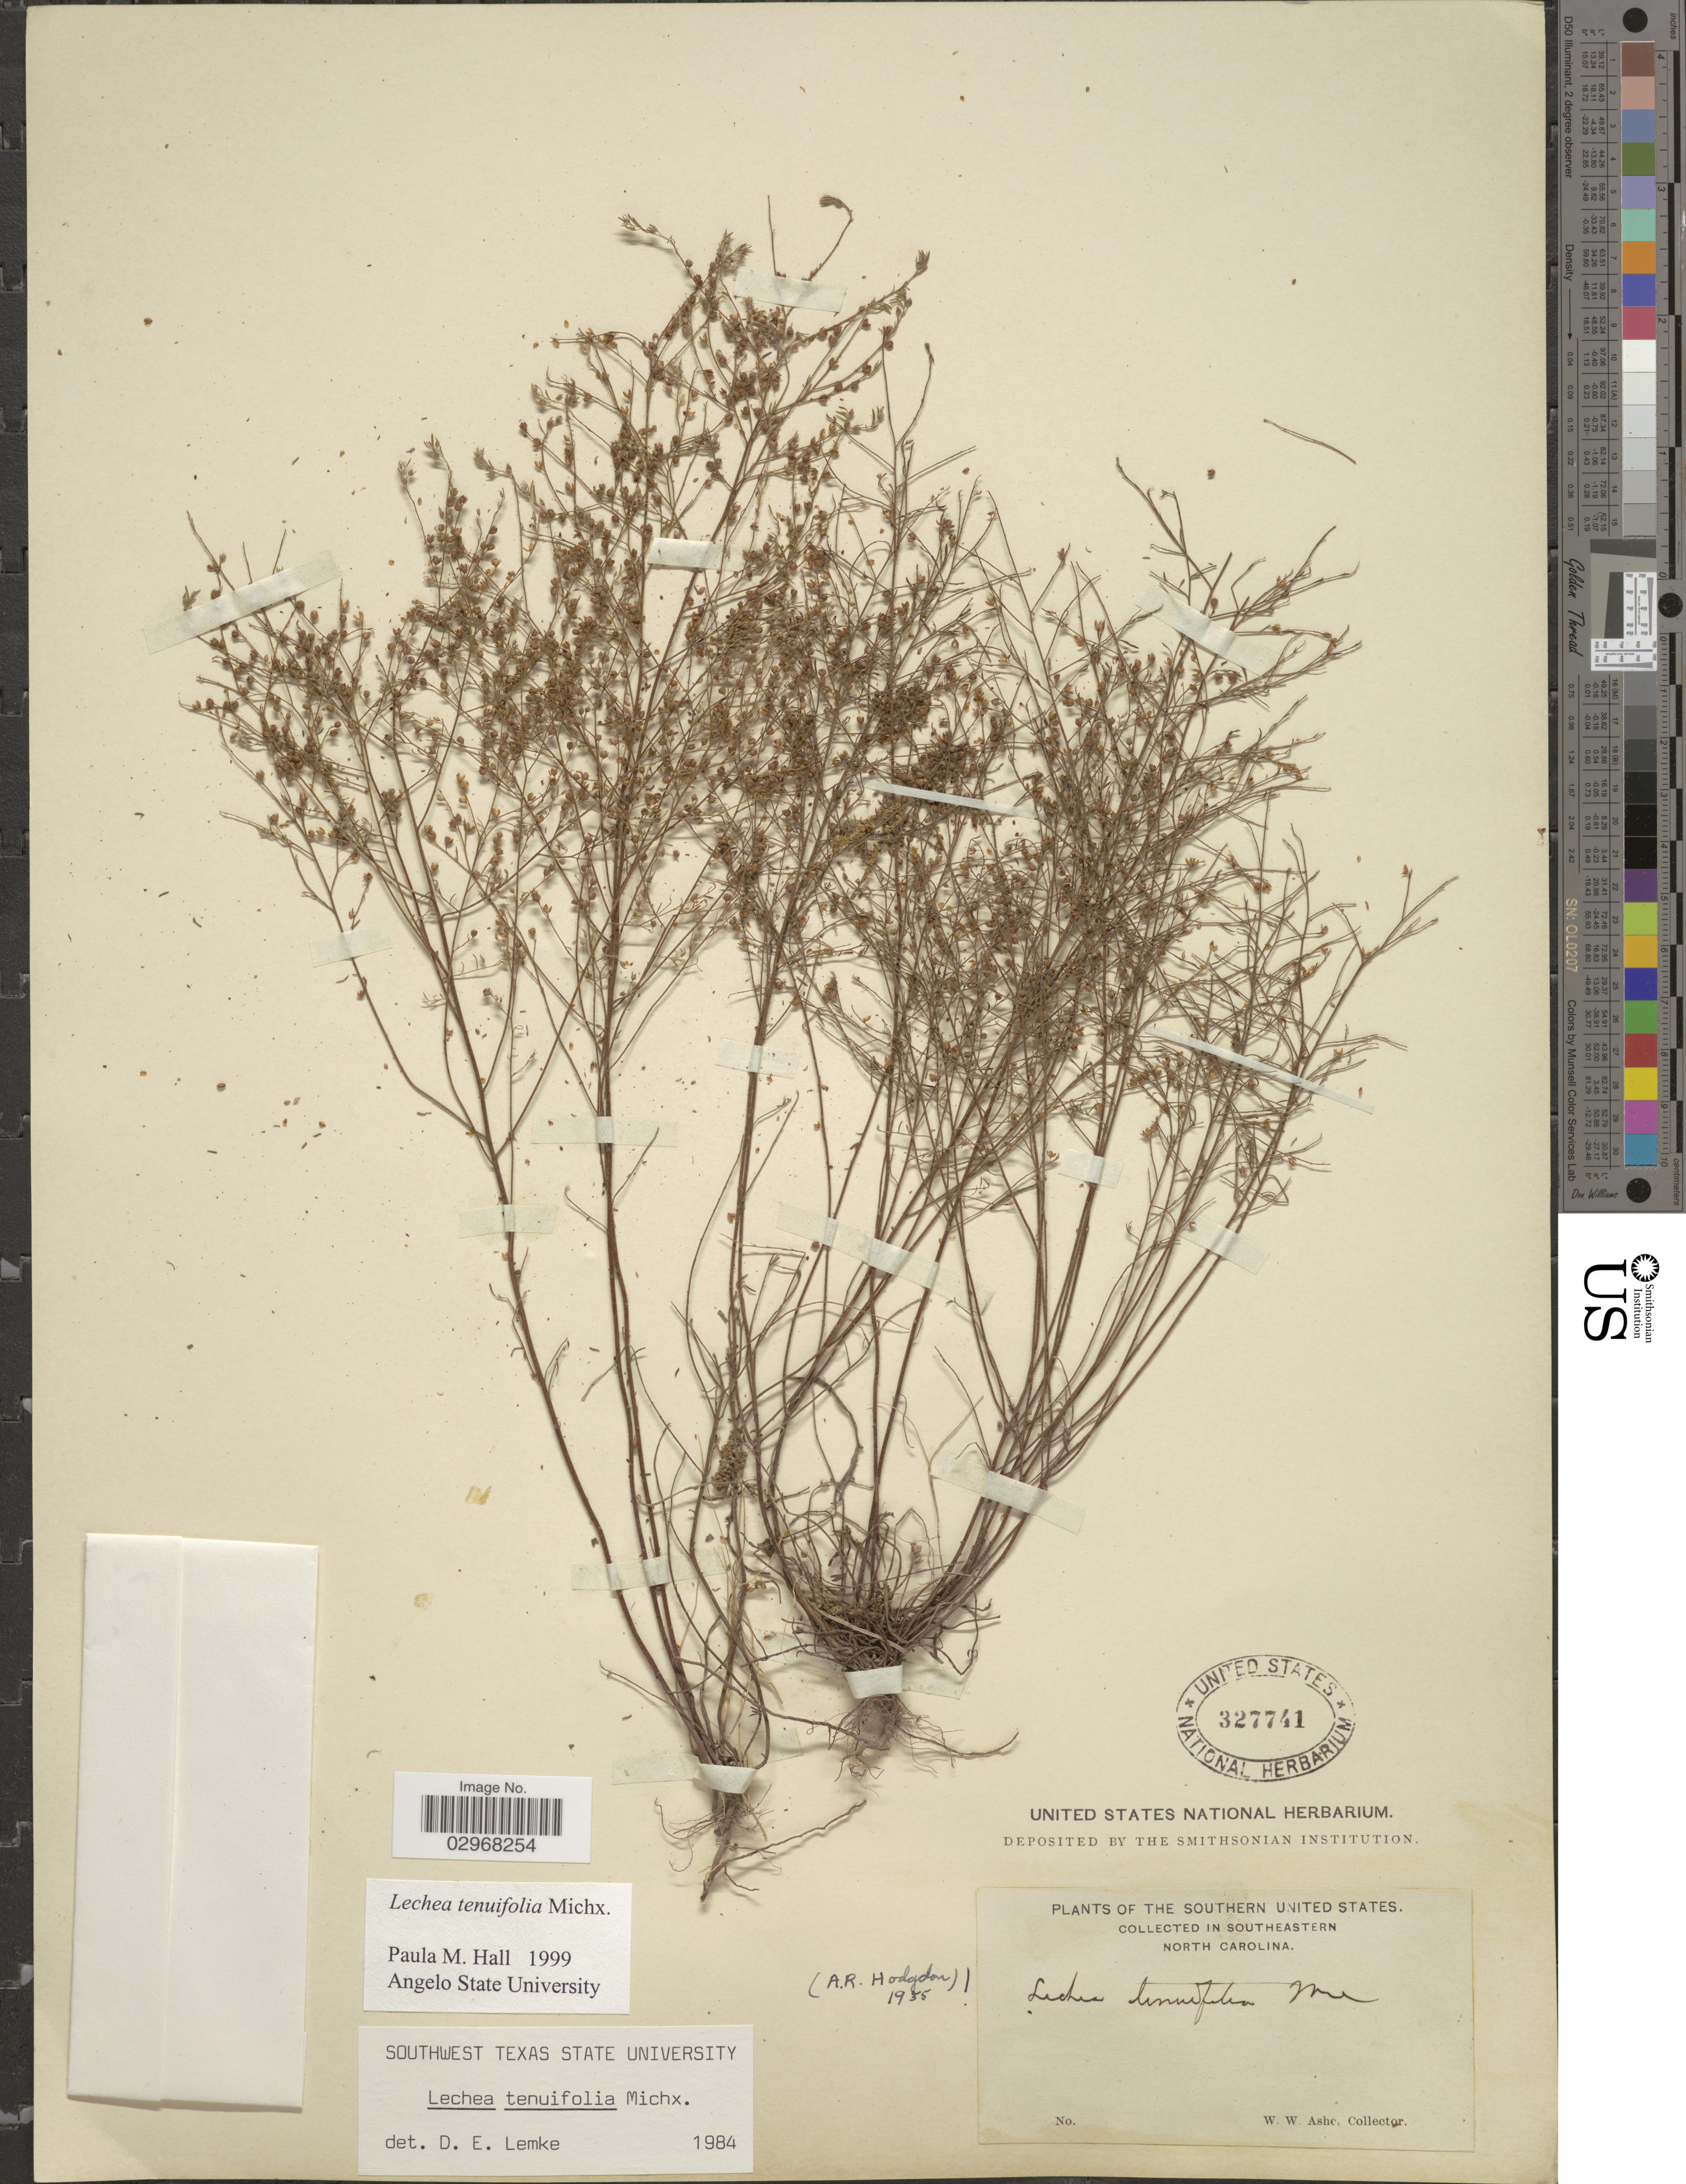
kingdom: Plantae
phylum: Tracheophyta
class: Magnoliopsida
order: Malvales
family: Cistaceae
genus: Lechea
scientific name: Lechea tenuifolia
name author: Michx.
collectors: W. W. Ashe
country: United States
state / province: North Carolina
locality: Southern United States. In southeastern North Carolina.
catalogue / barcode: US 327741